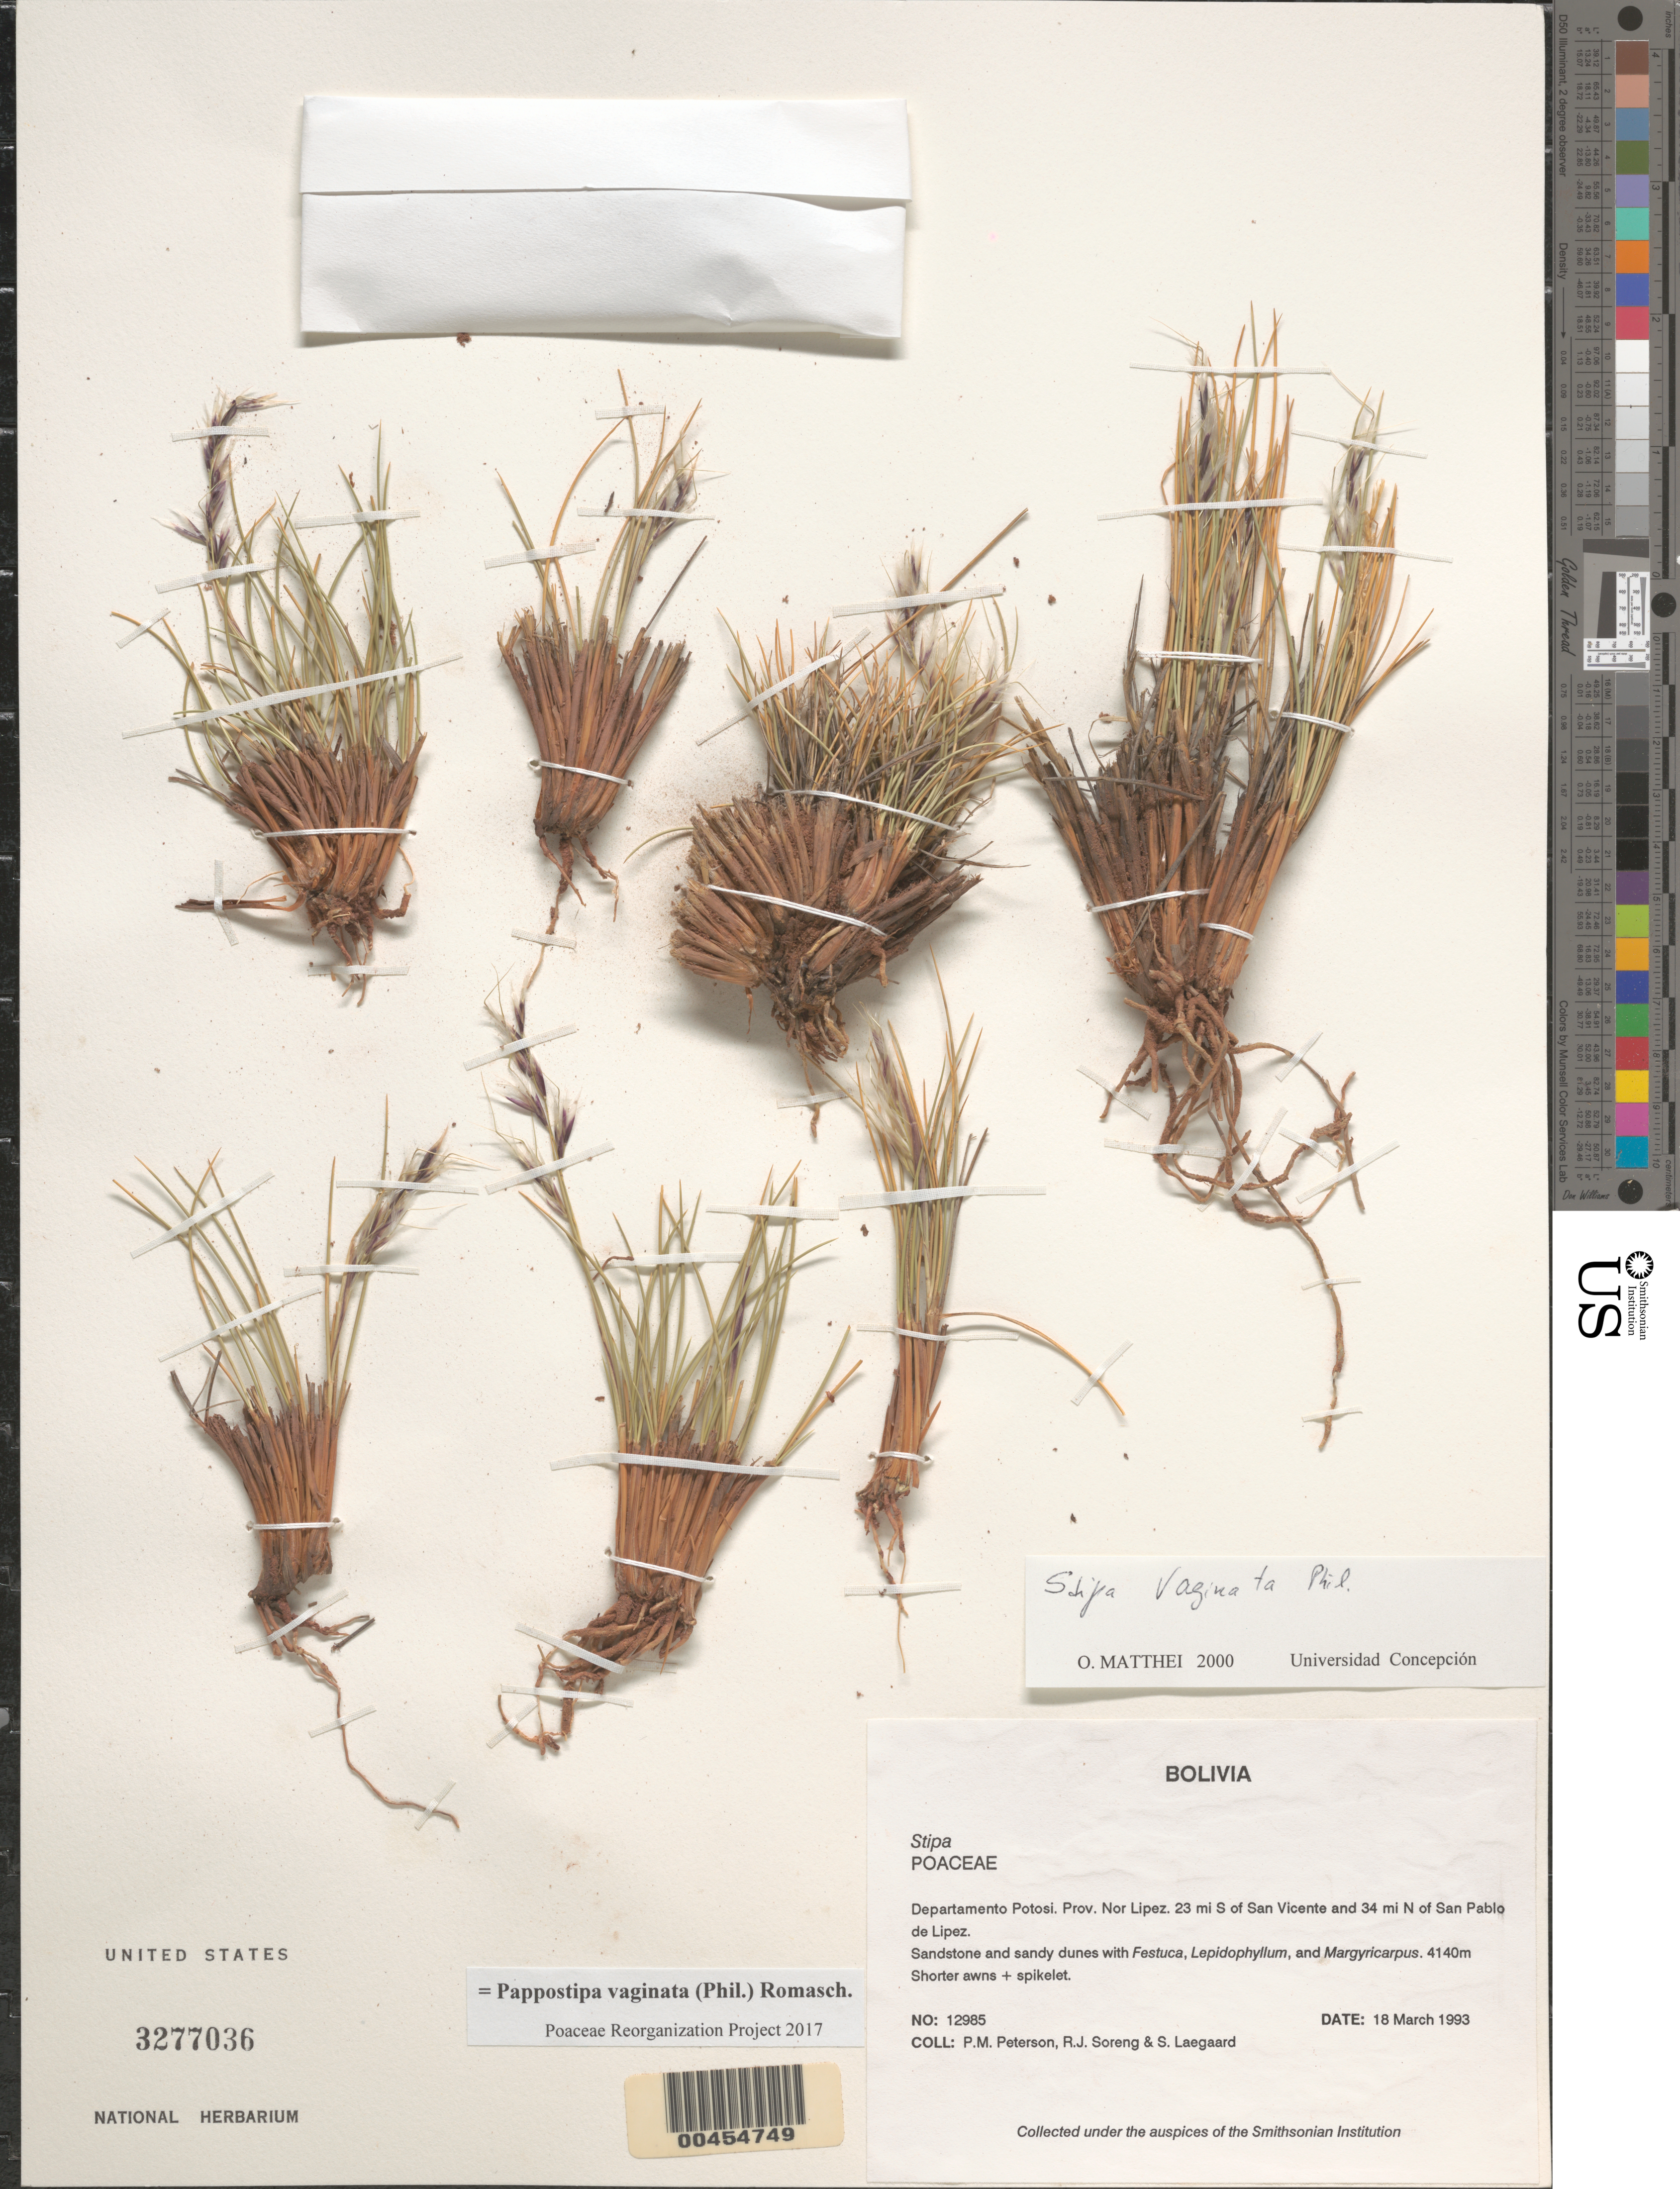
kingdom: Plantae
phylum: Tracheophyta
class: Liliopsida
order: Poales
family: Poaceae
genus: Pappostipa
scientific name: Pappostipa vaginata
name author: (Phil.) Romasch.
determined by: Poaceae Reorganization Project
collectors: P. M. Peterson, R. J. Soreng & S. Lægaard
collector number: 12985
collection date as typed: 18 Mar 1993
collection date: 1993-03-18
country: Bolivia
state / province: Potosí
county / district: Nor Lípez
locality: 14 mi S of San Vicente and 43 mi N of San Pablo de Lipez.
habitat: Sandstone and sandy dunes with Festuca, Lepidophyllum, and Margyricarpus.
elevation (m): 4140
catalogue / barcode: US 3277036